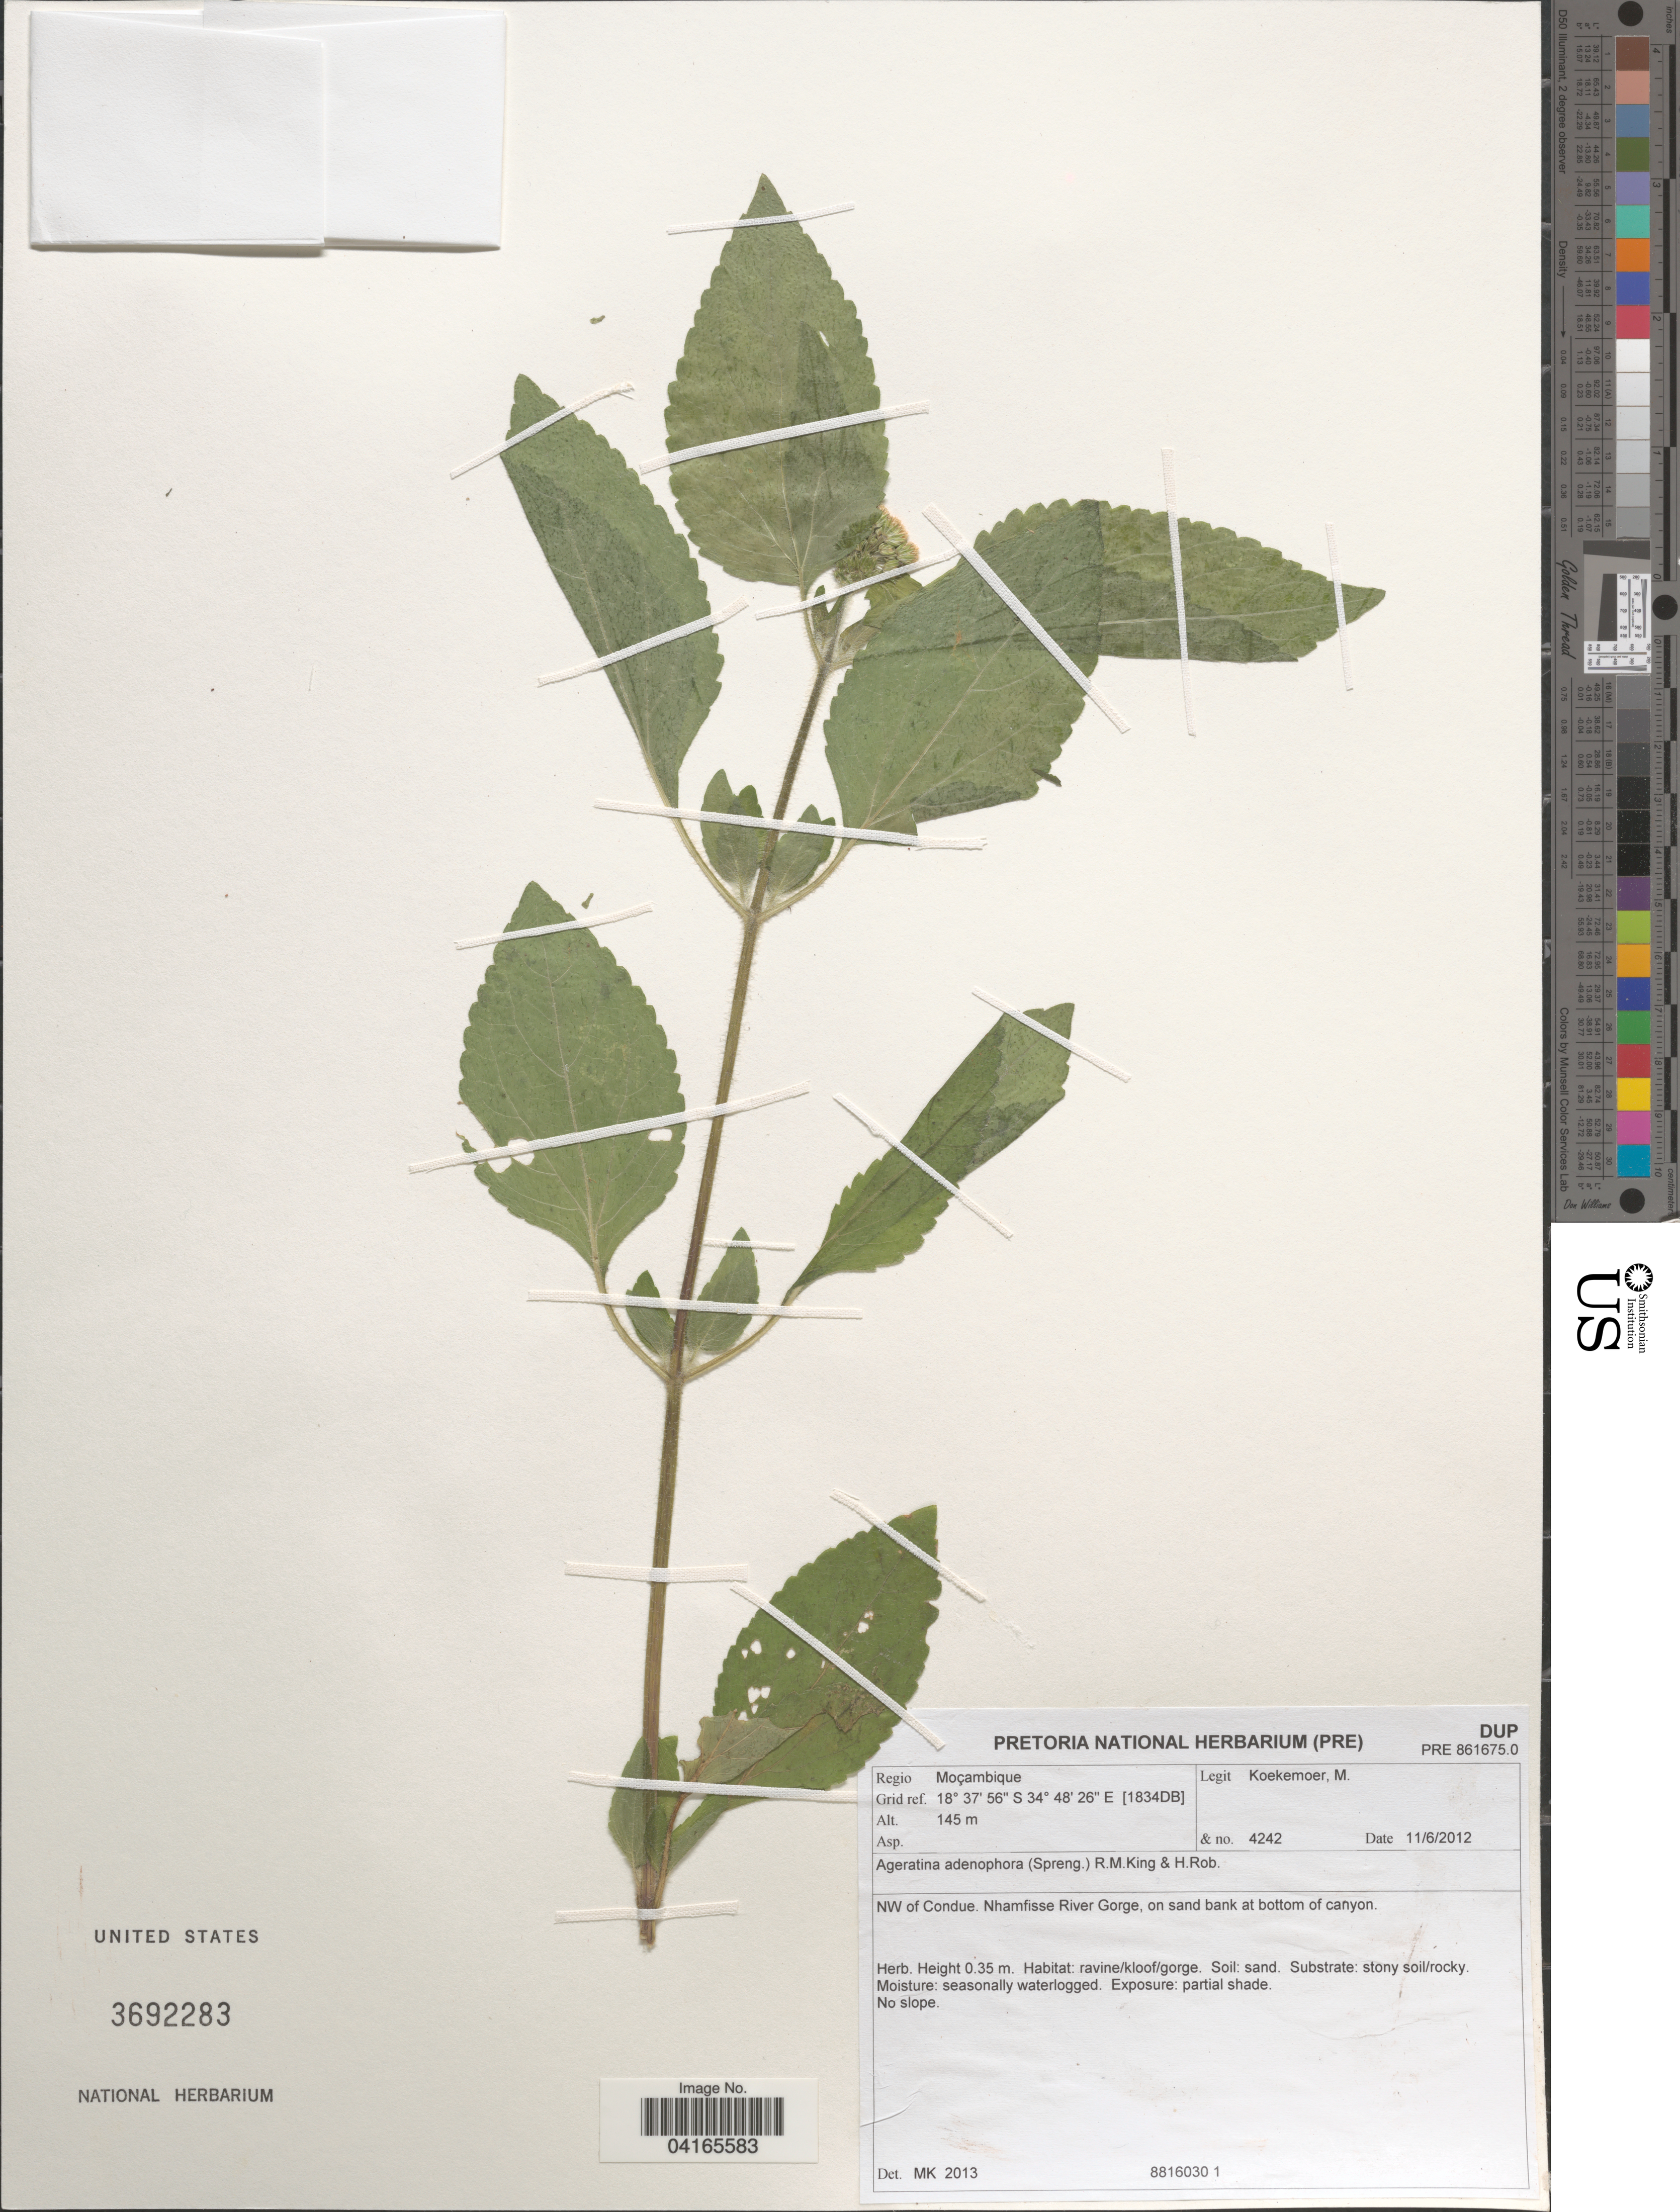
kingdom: Plantae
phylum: Tracheophyta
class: Magnoliopsida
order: Asterales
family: Asteraceae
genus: Ageratina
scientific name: Ageratina adenophora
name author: (Spreng.) R.M. King & H. Rob.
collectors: M. Koekemoer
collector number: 4242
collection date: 2012-06-11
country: Mozambique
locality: Regio Moçambique. NW of Condue. Nhamfisse River Gorge, on sand bank at bottom of canyon. [1834DB].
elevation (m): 145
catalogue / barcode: US 3692283